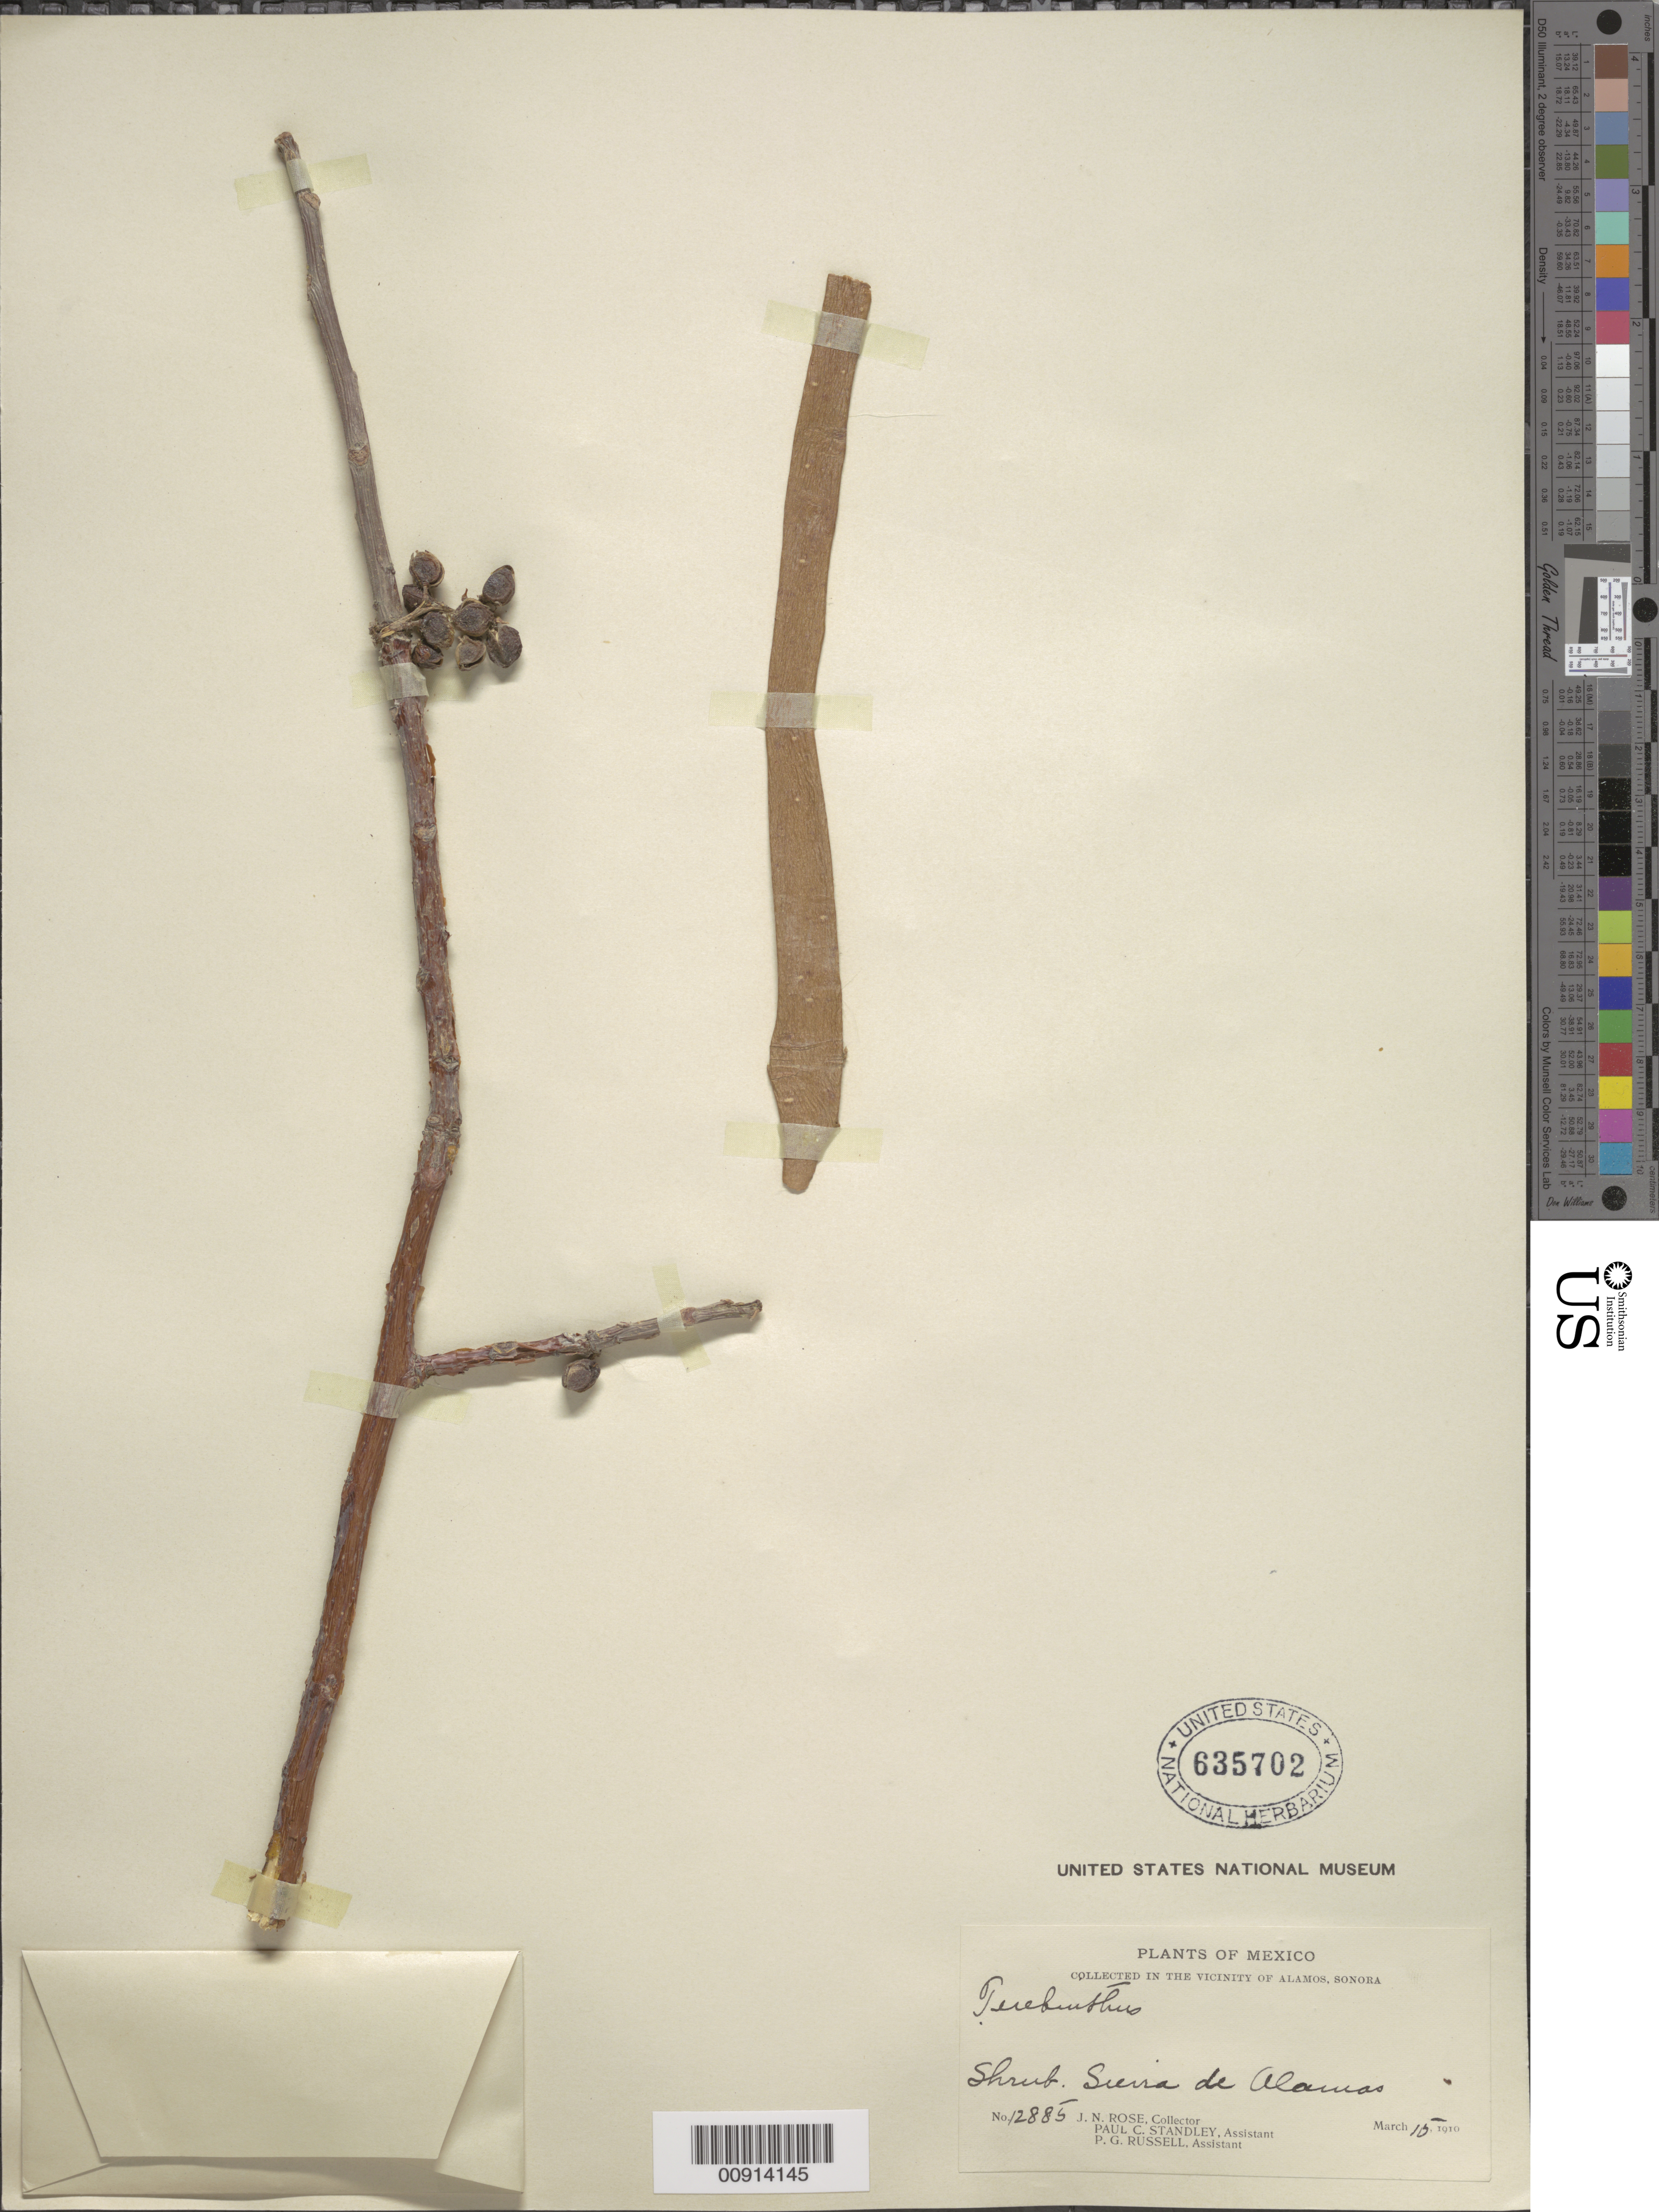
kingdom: Plantae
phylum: Tracheophyta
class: Magnoliopsida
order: Sapindales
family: Burseraceae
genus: Bursera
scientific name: Bursera sp.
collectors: J. N. Rose, P. C. Standley & P. G. Russell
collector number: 12885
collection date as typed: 15 Mar 1910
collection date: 1910-03-15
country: Mexico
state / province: Sonora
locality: Sierra de Alamos, in the vicinity of Alamos, Sonora.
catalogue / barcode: US 635702